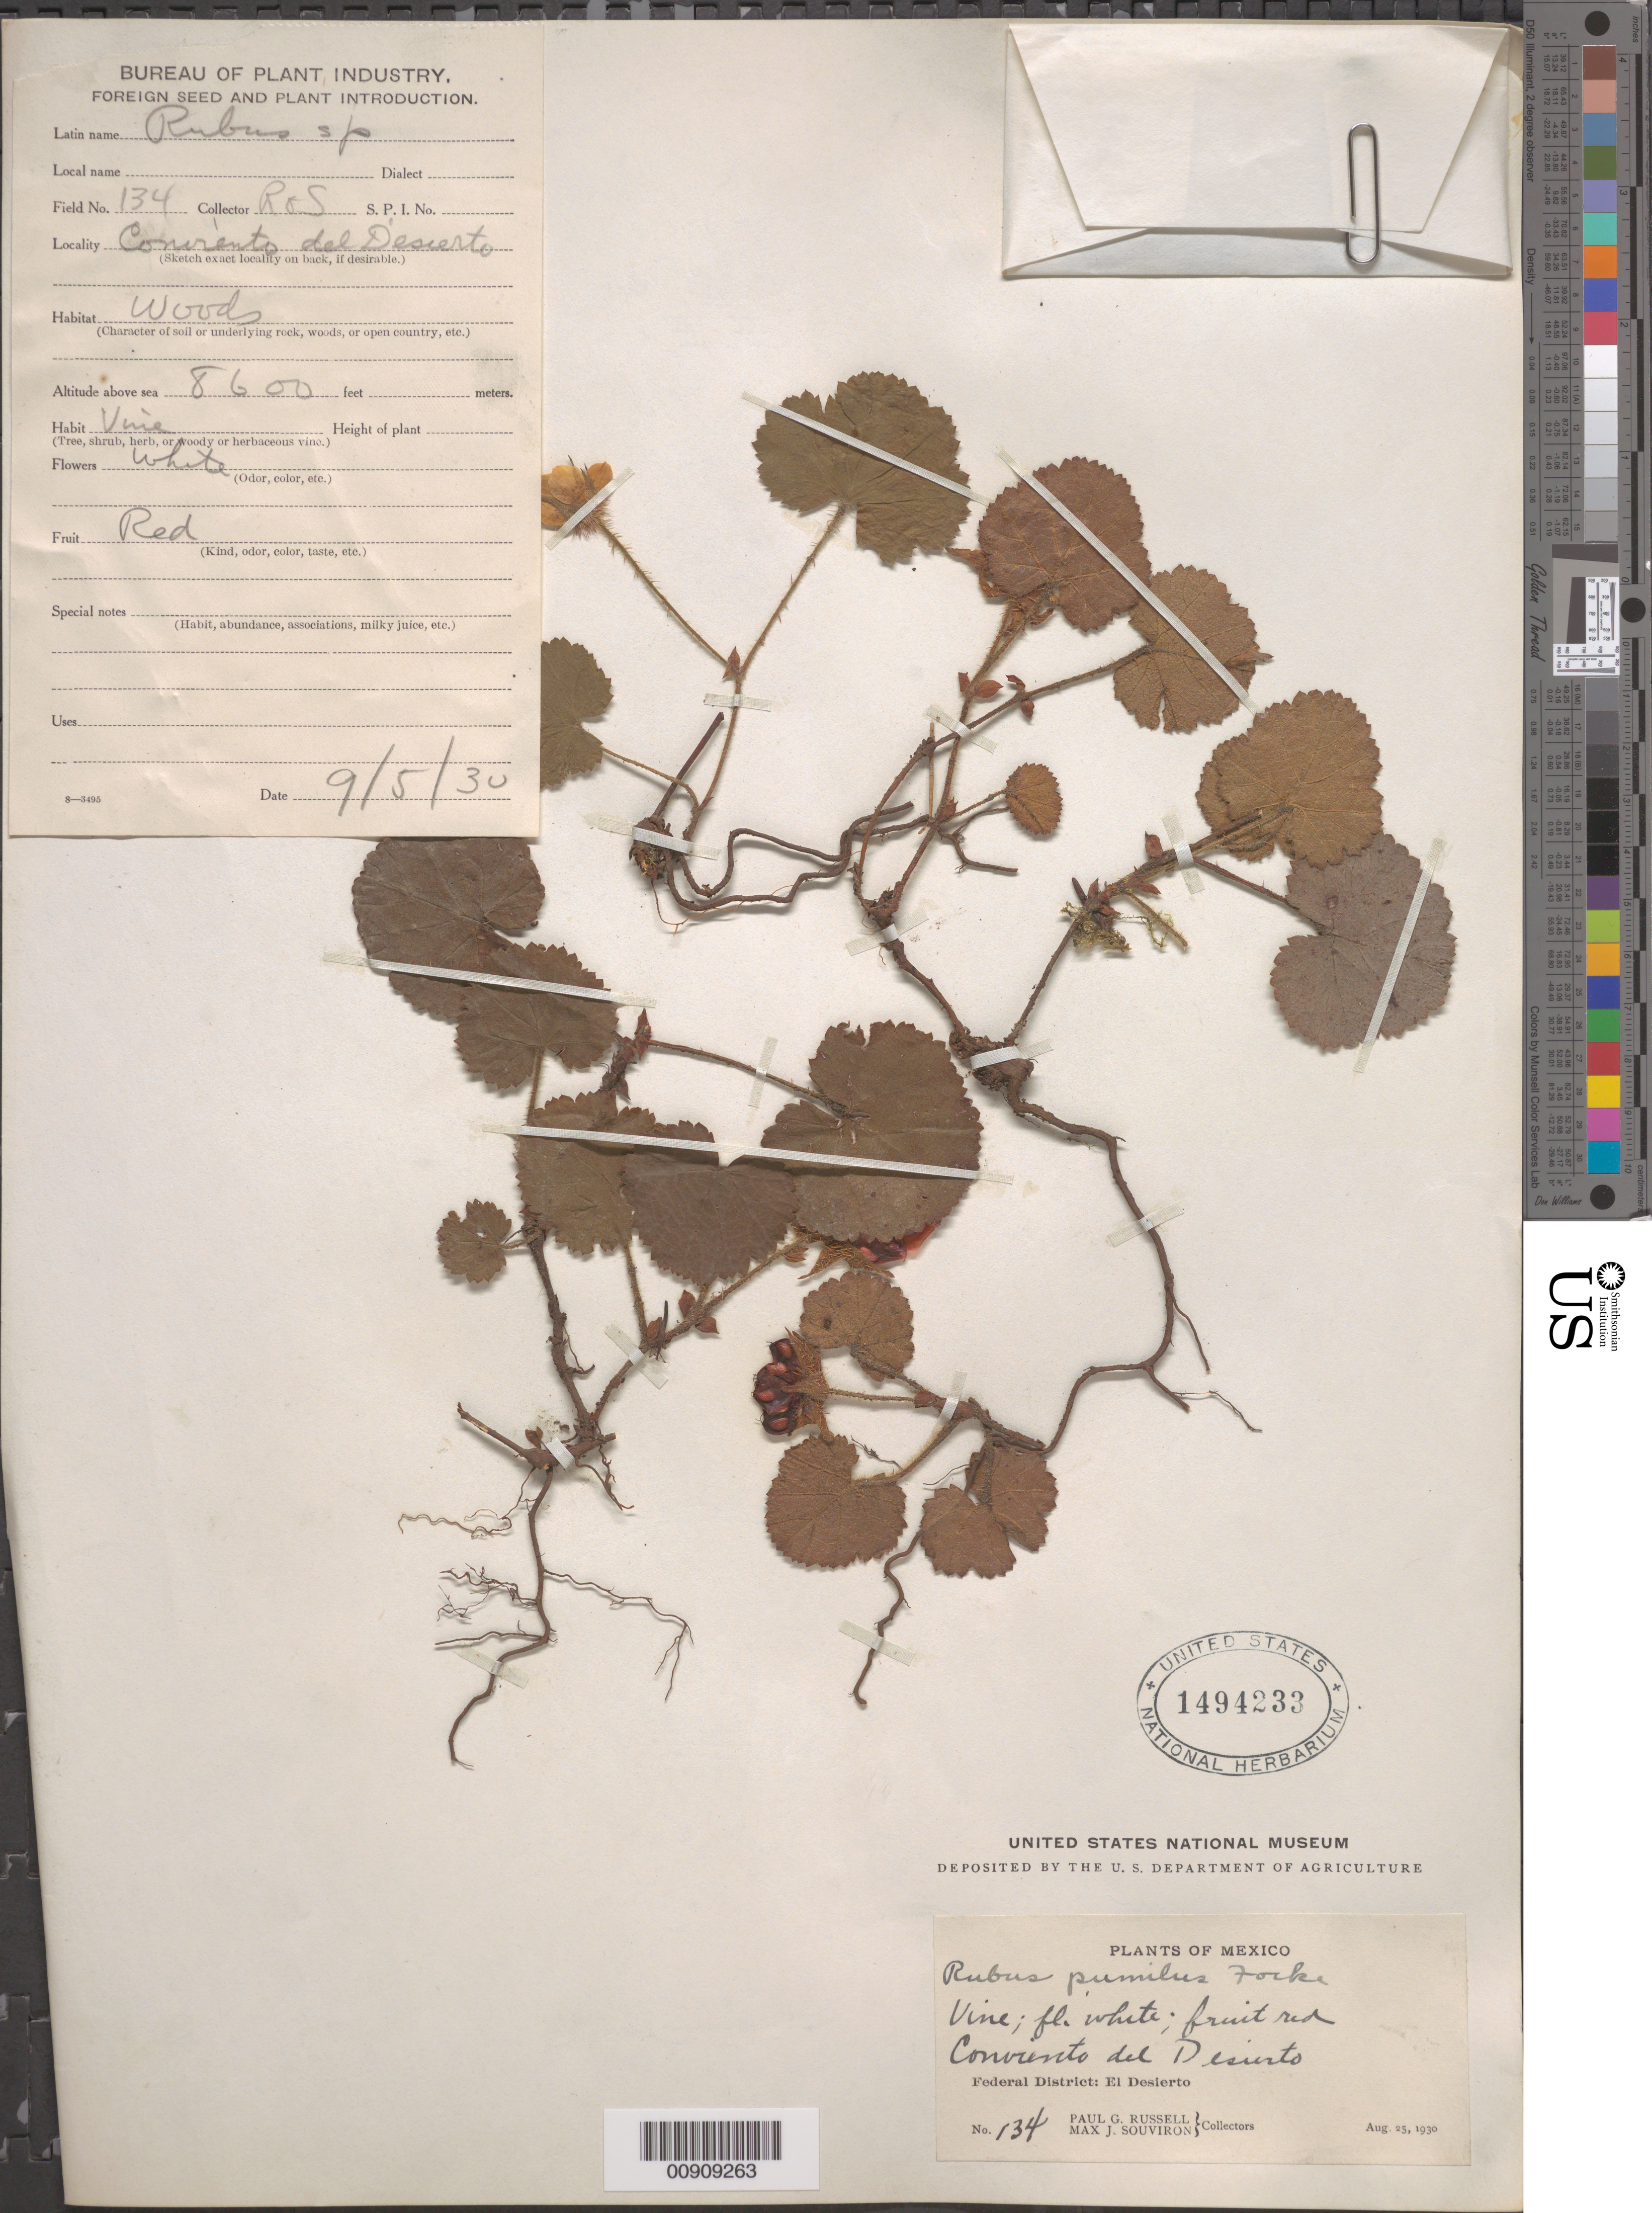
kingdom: Plantae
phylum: Tracheophyta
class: Magnoliopsida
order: Rosales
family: Rosaceae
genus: Rubus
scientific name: Rubus pumilus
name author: Focke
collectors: P. G. Russell & M. J. Souviron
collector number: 134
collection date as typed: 25 Aug 1930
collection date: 1930-08-25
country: Mexico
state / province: Distrito Federal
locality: Convento del Desierto, Federal District.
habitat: Woods.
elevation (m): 2621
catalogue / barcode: US 1494233